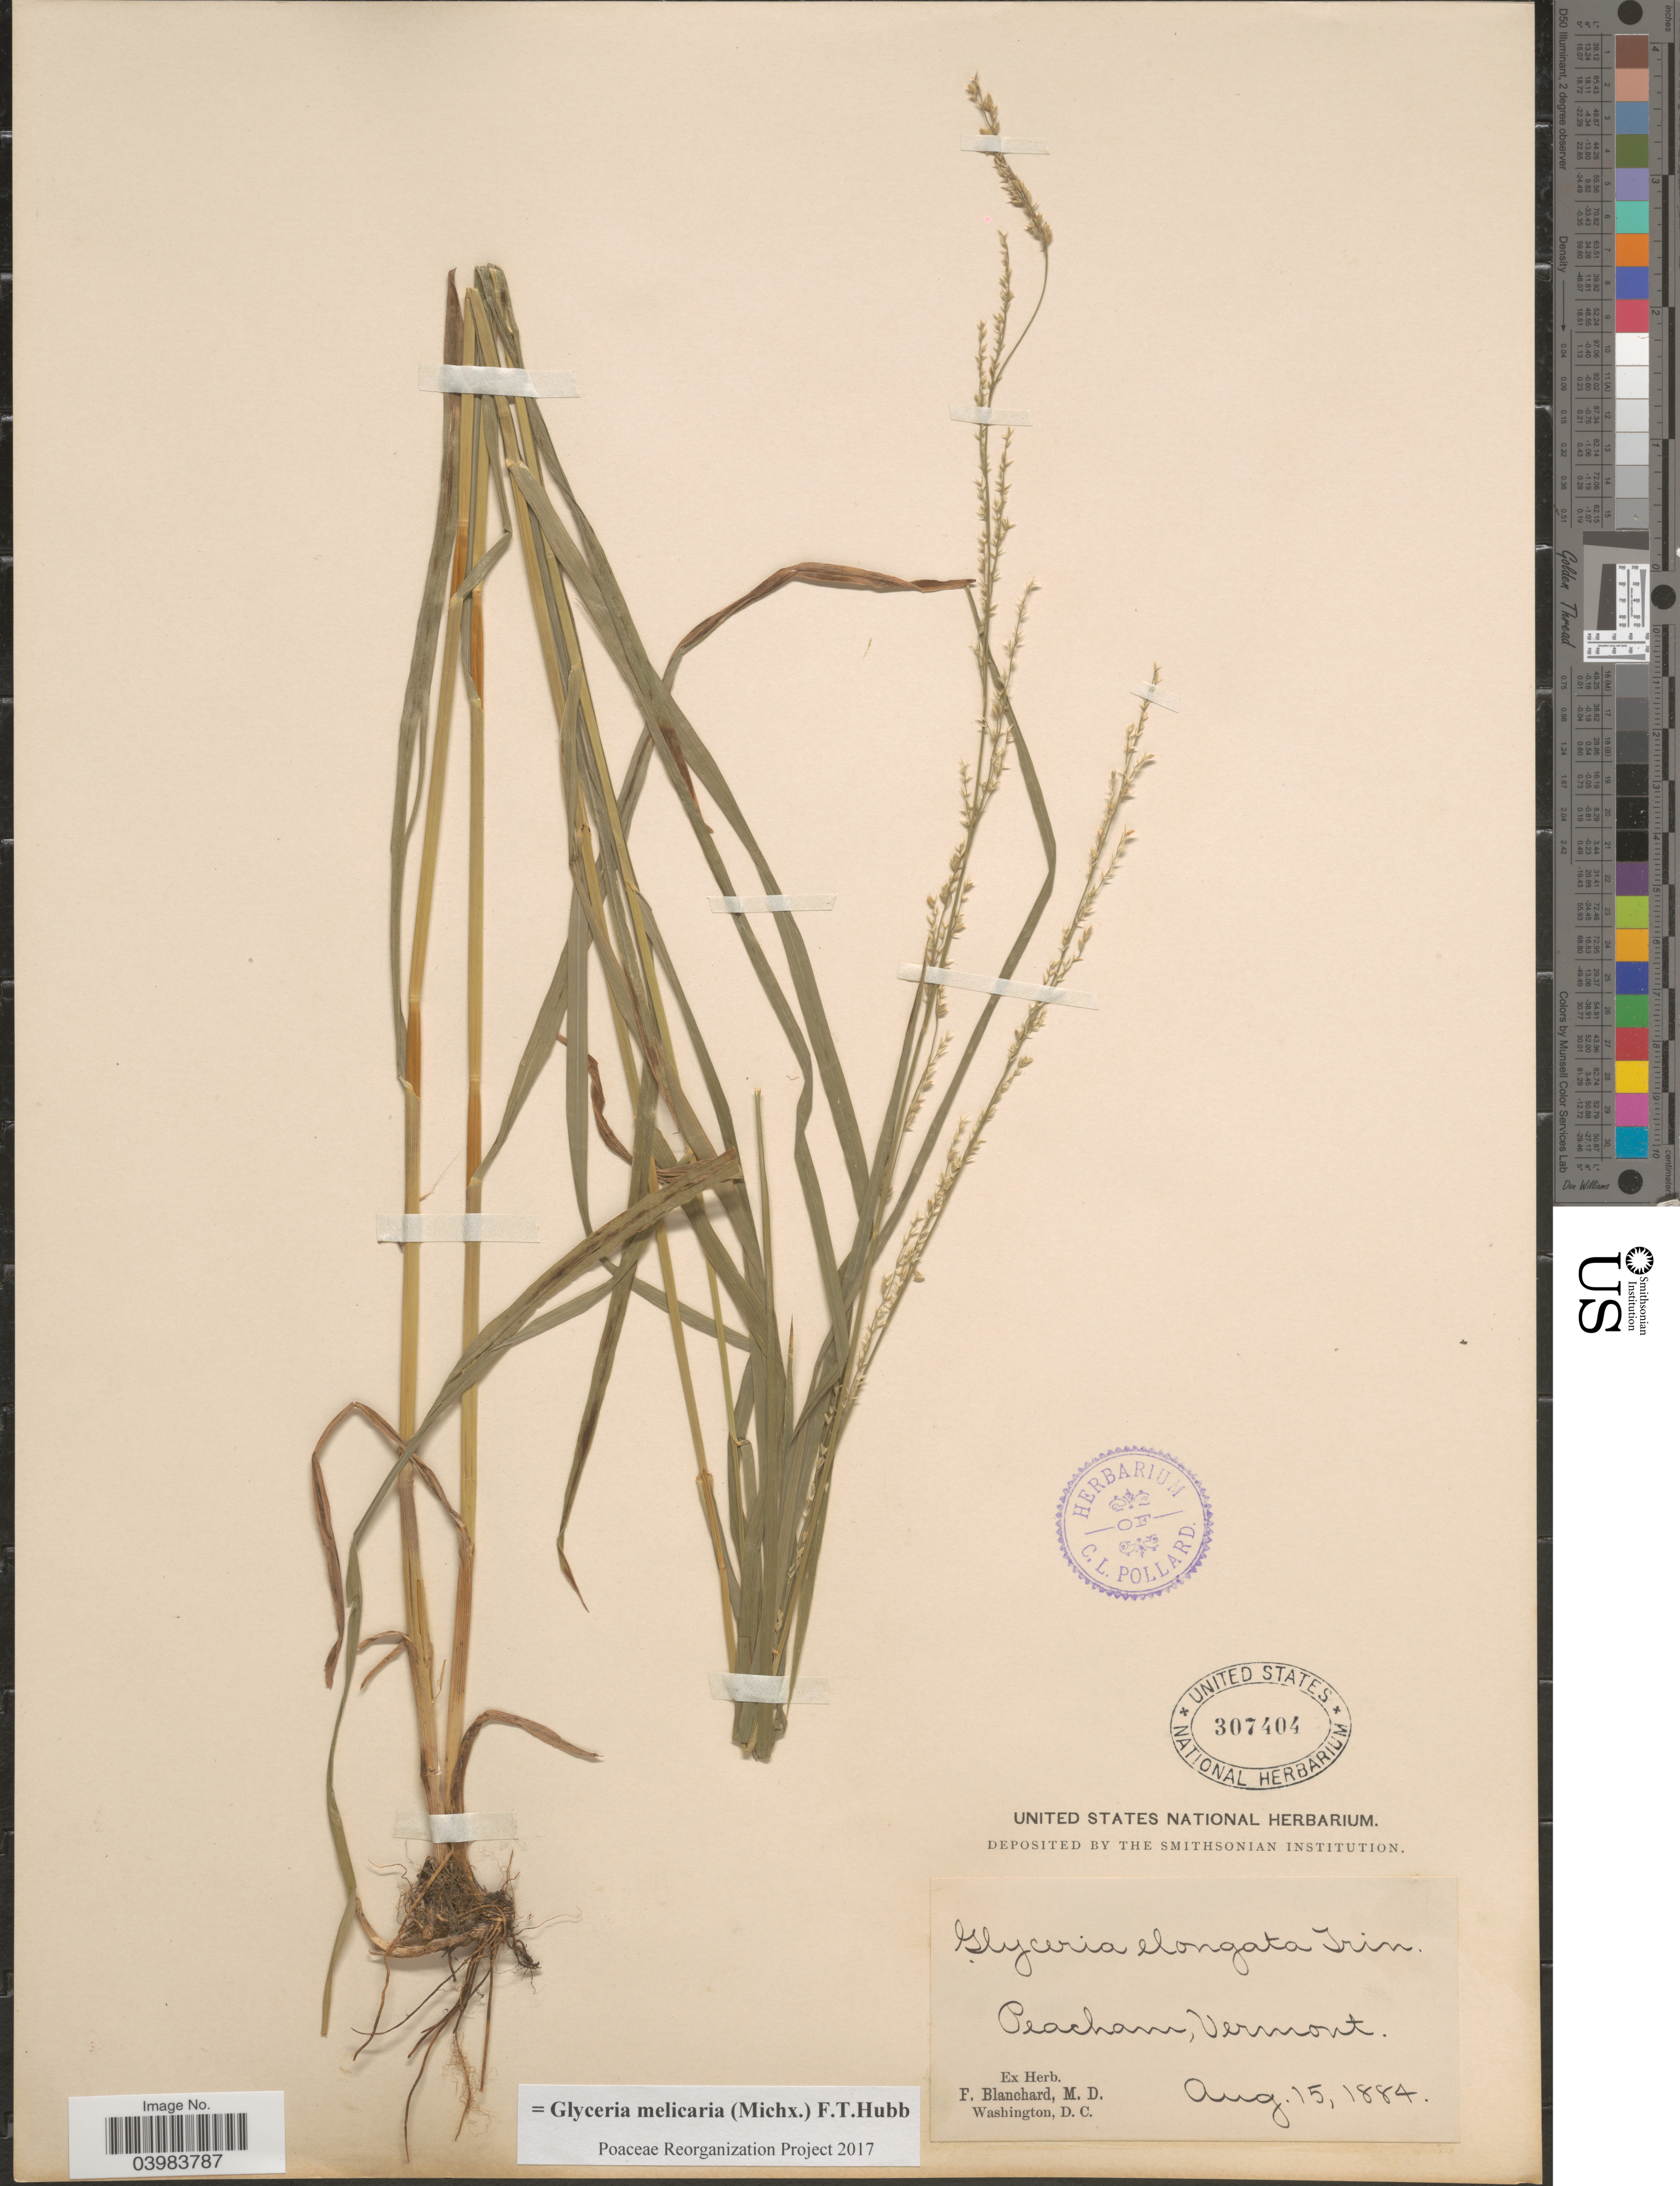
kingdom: Plantae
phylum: Tracheophyta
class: Liliopsida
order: Poales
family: Poaceae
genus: Glyceria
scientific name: Glyceria melicaria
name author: (Michx.) F.T. Hubb.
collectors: F. Blanchard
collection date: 1884-08-15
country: United States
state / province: Vermont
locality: Peacham.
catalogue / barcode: US 307404